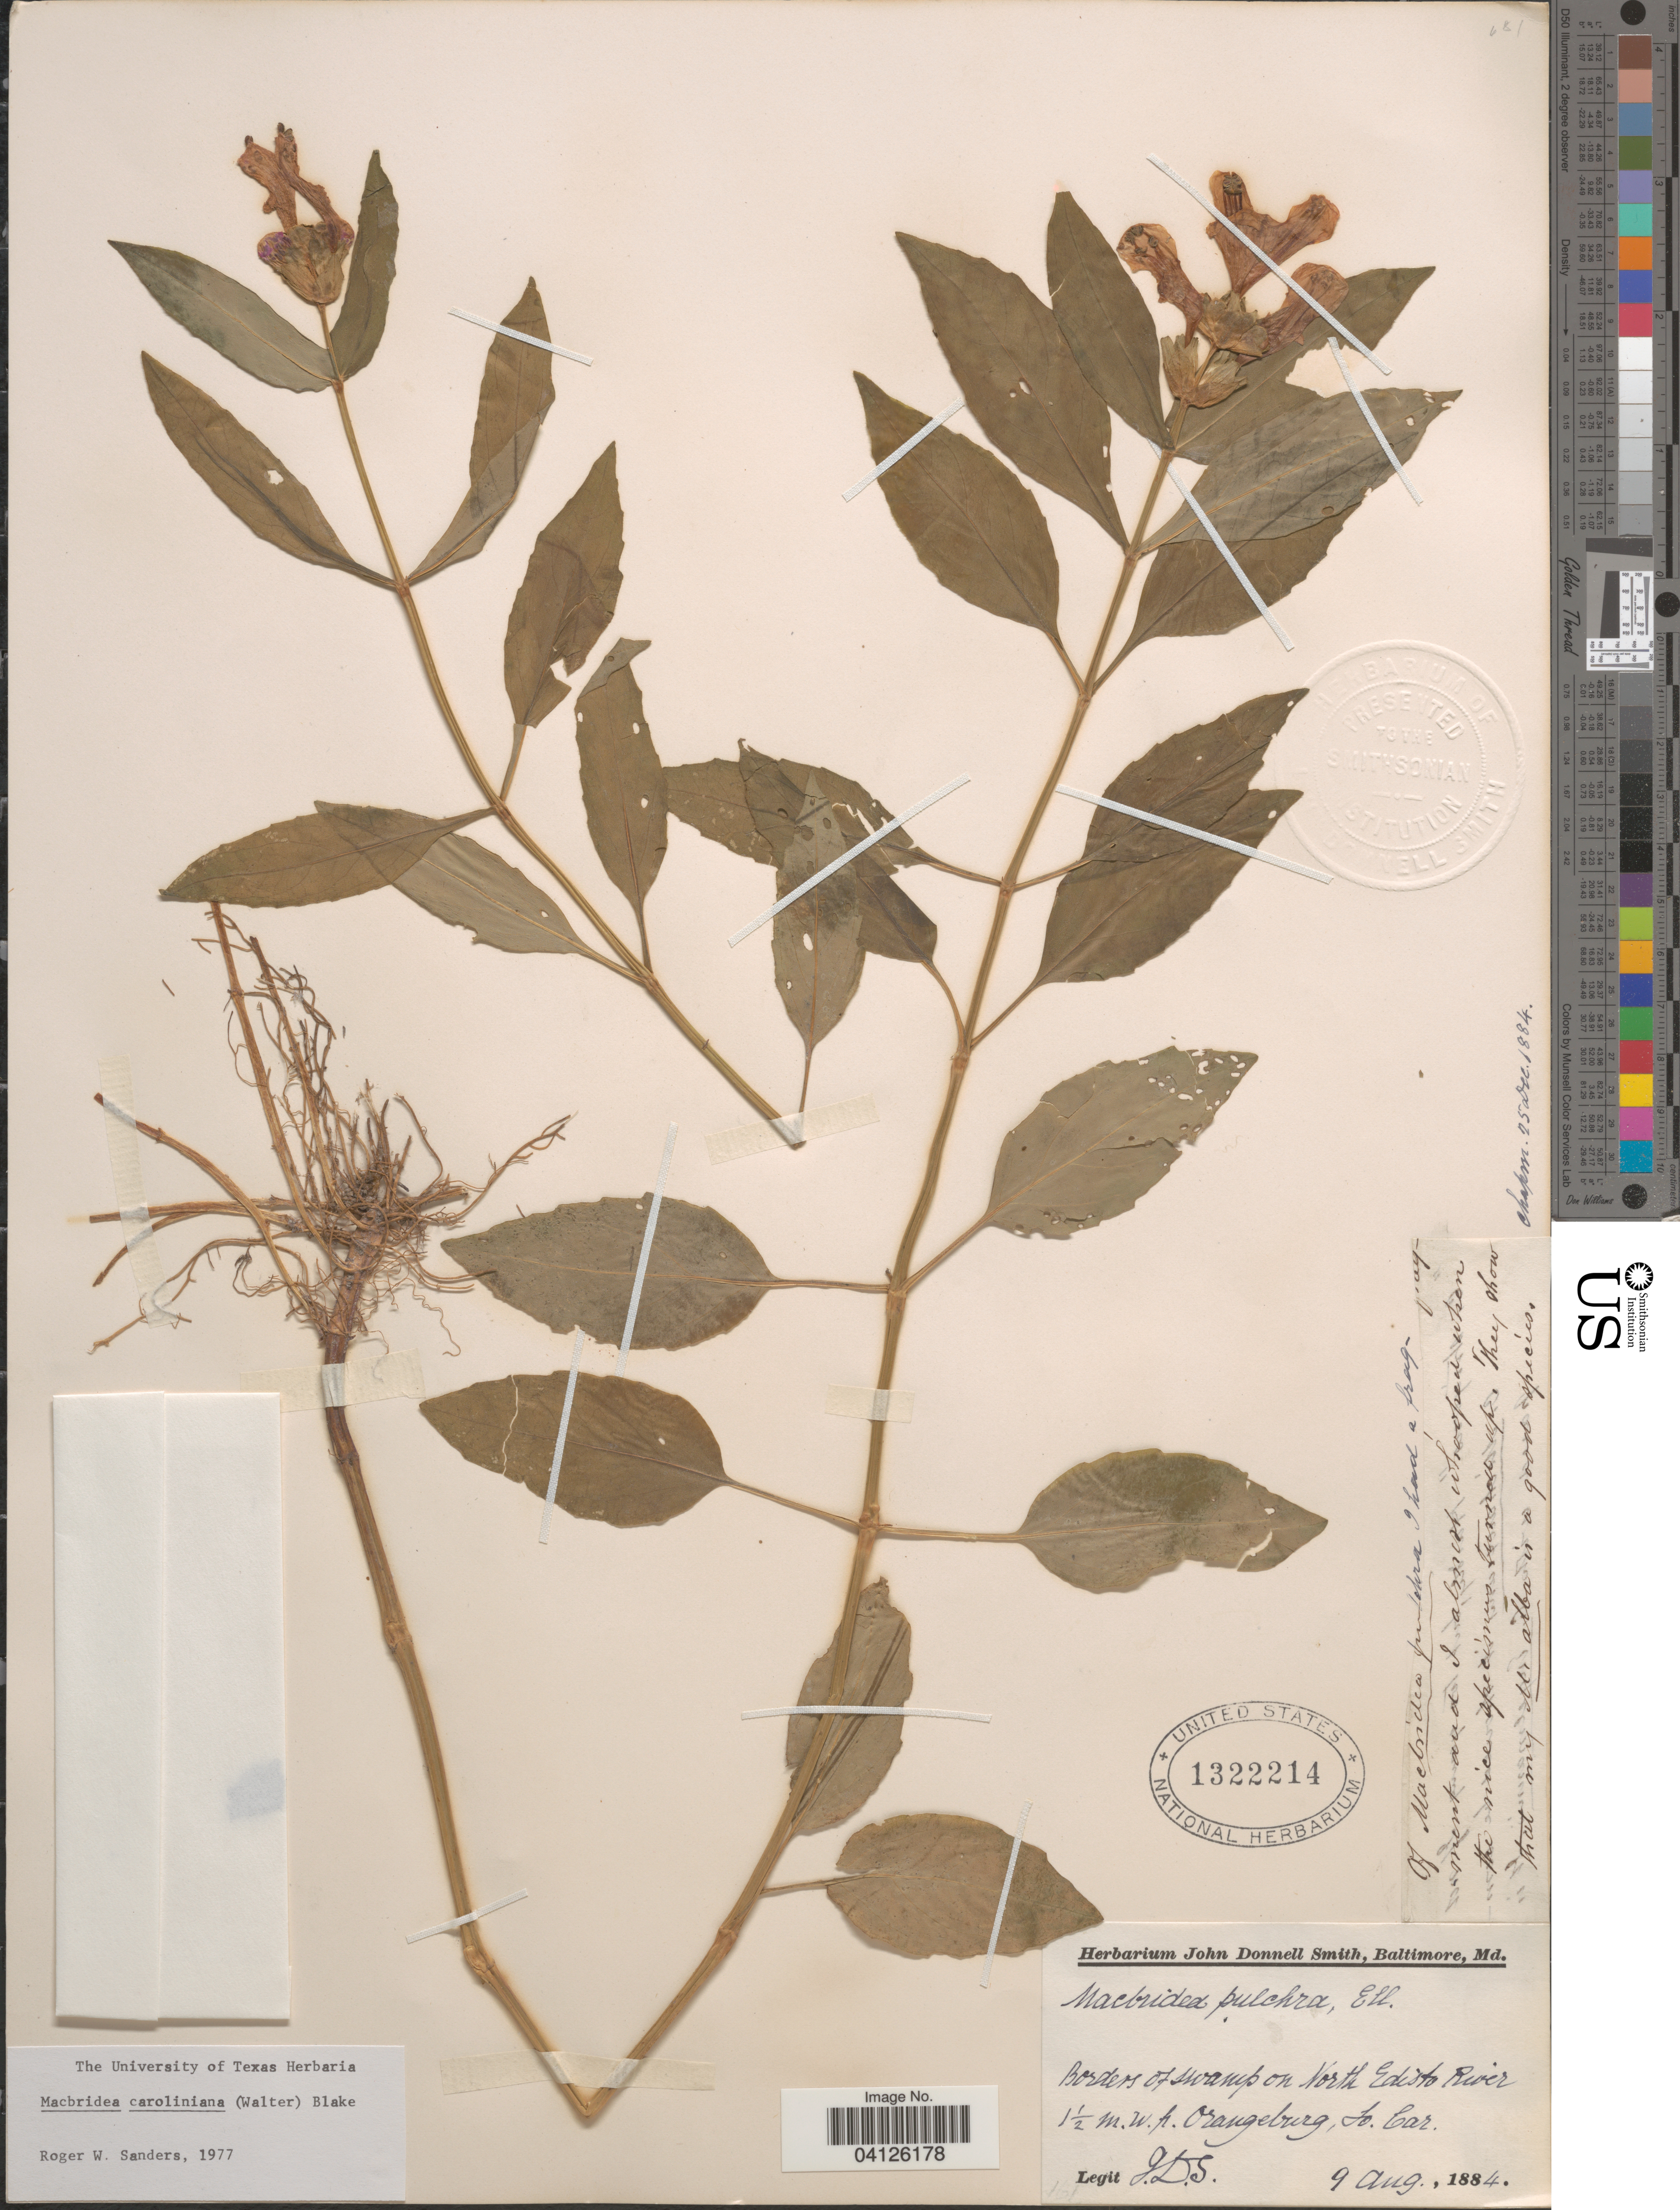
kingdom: Plantae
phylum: Tracheophyta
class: Magnoliopsida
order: Lamiales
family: Lamiaceae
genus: Macbridea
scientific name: Macbridea caroliniana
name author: (Walter) S.F. Blake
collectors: J. Donnell Smith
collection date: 1884-08-09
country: United States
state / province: South Carolina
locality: Borders of swamp on North Edisto River 1½ m.w.p. Orangeburg, So. Car.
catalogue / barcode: US 1322214